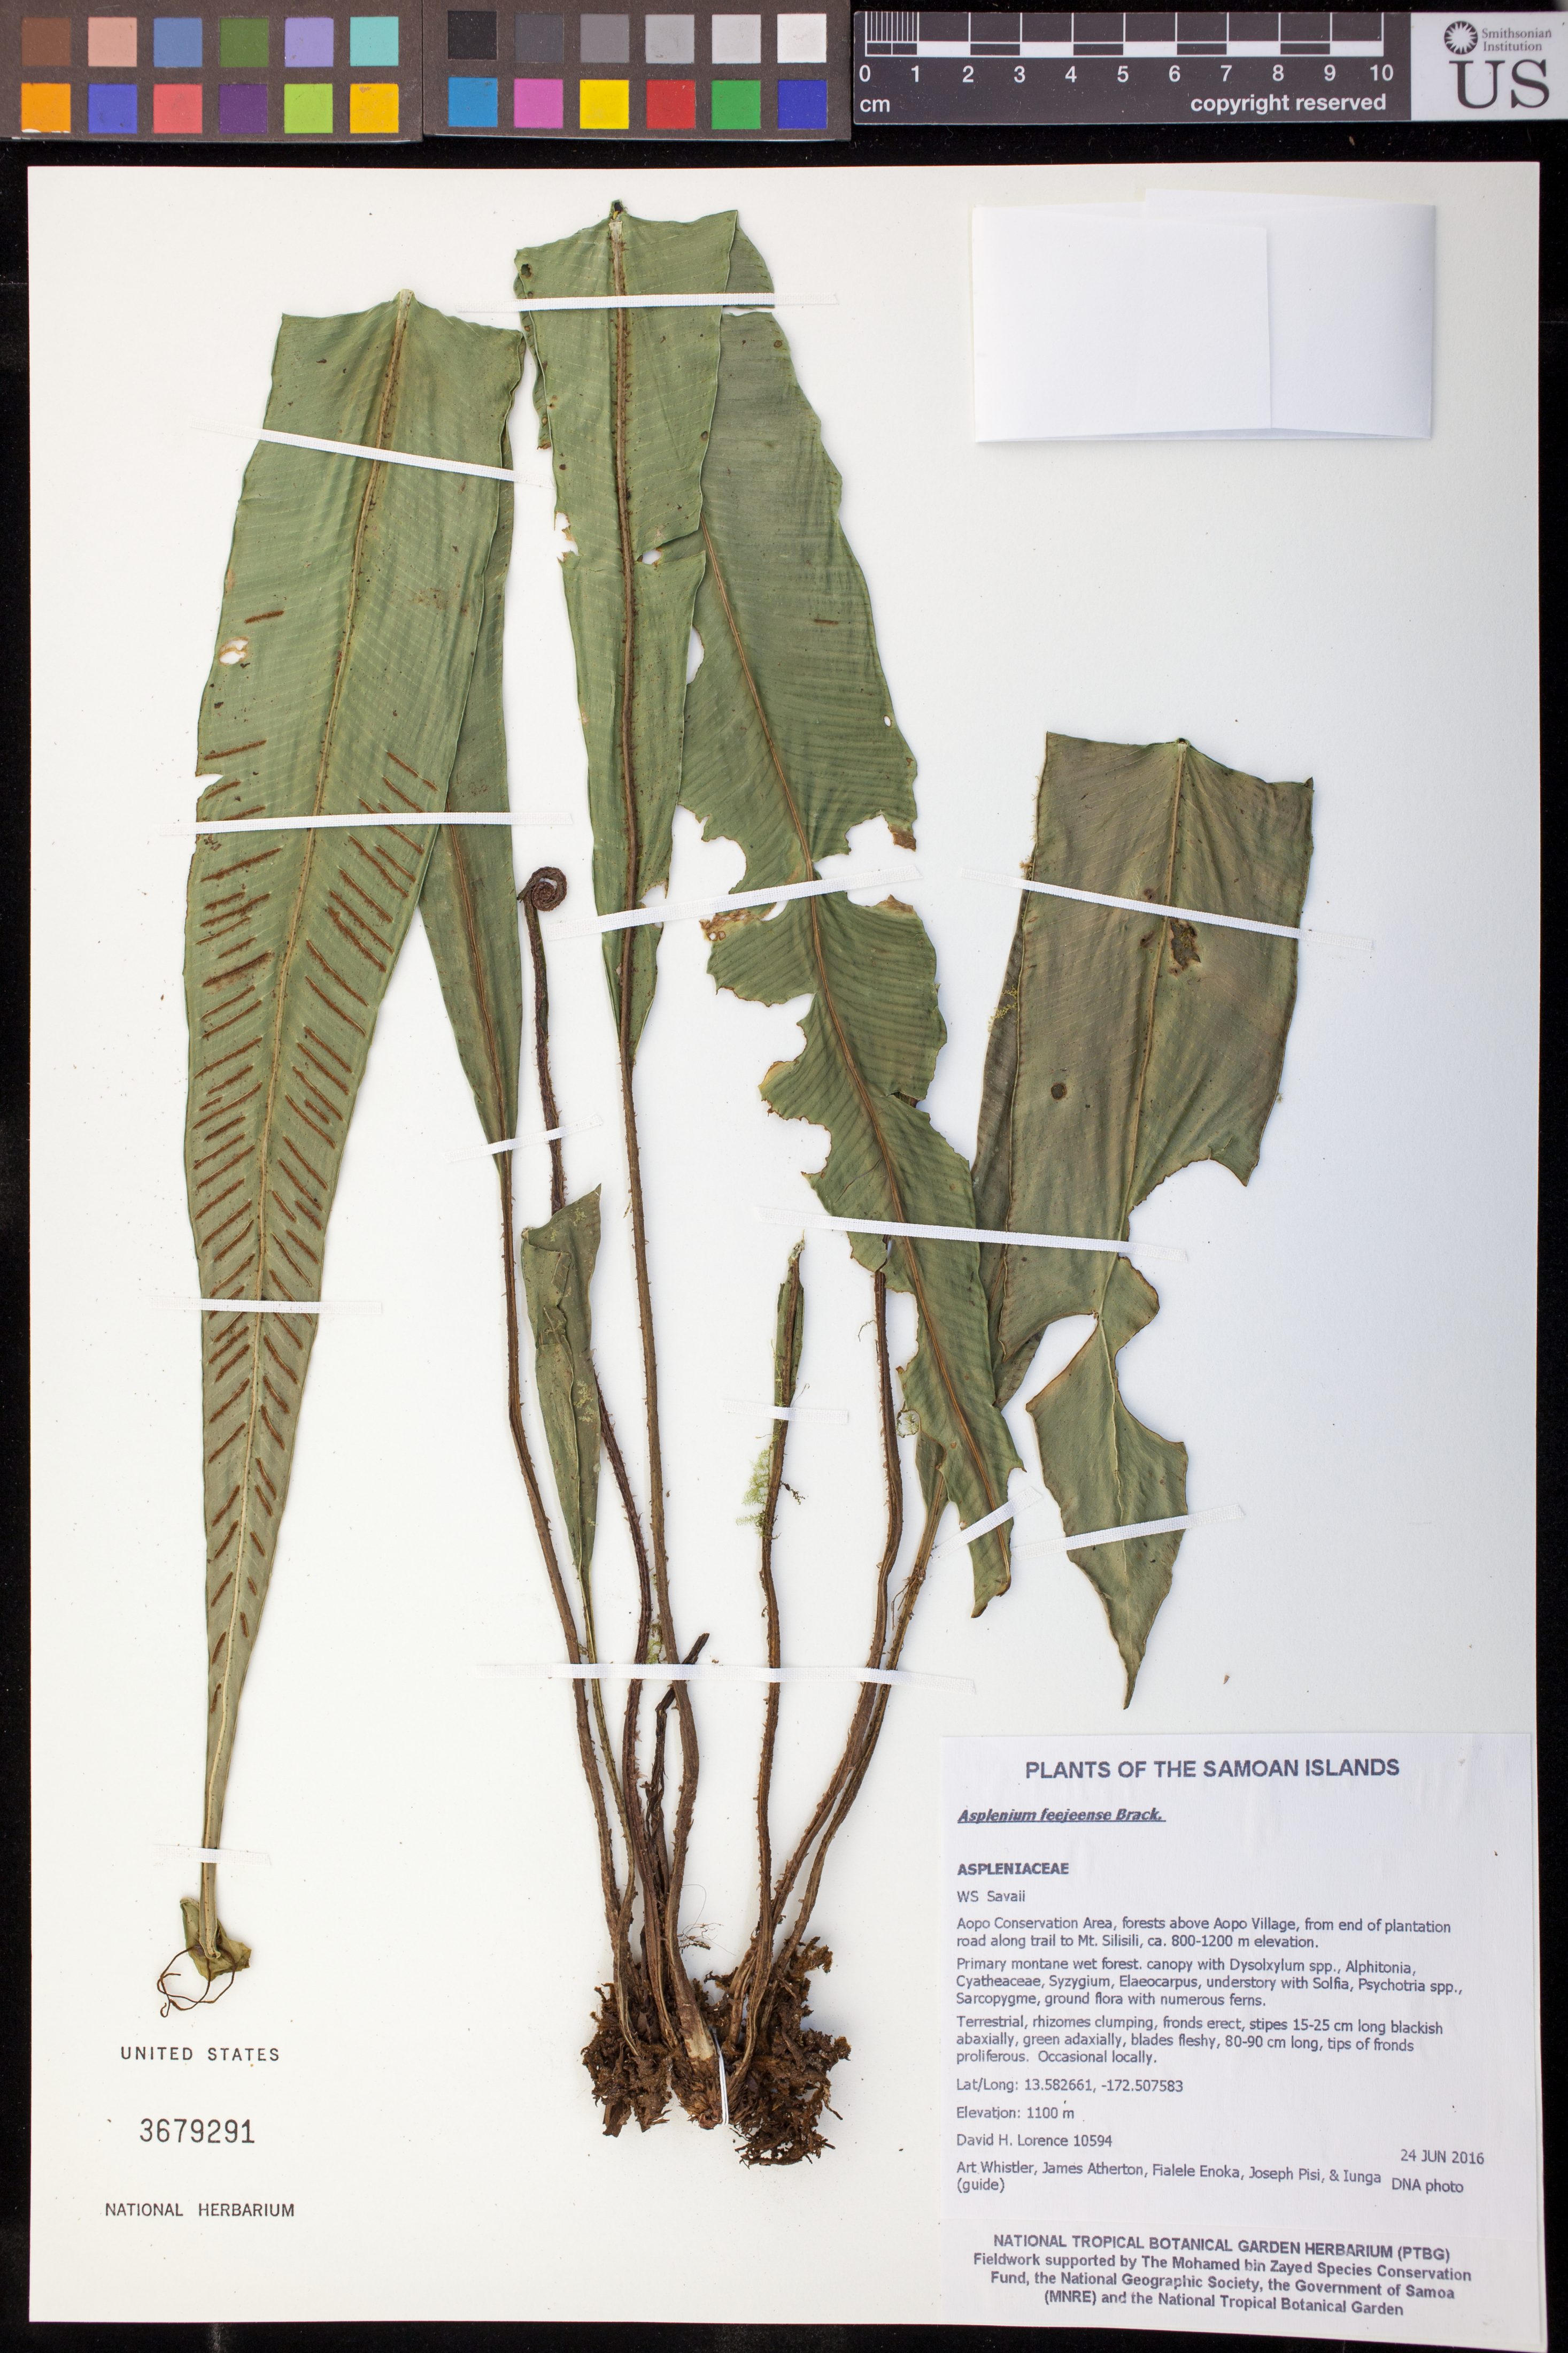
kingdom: Plantae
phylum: Tracheophyta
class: Polypodiopsida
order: Polypodiales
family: Aspleniaceae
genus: Asplenium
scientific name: Asplenium feejeense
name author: Brack. in Wilkes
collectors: D. Lorence, A. Whistler, J. Atherton, F. Enoka & J. Pisi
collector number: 10594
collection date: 2016-06-24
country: Samoa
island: Savai'i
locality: Aopo Conservation Area, forests above Aopo Village, from end of plantation road along trail to Mt. Silisili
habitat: Primary montane wet forest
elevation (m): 1100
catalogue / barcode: US 3679291